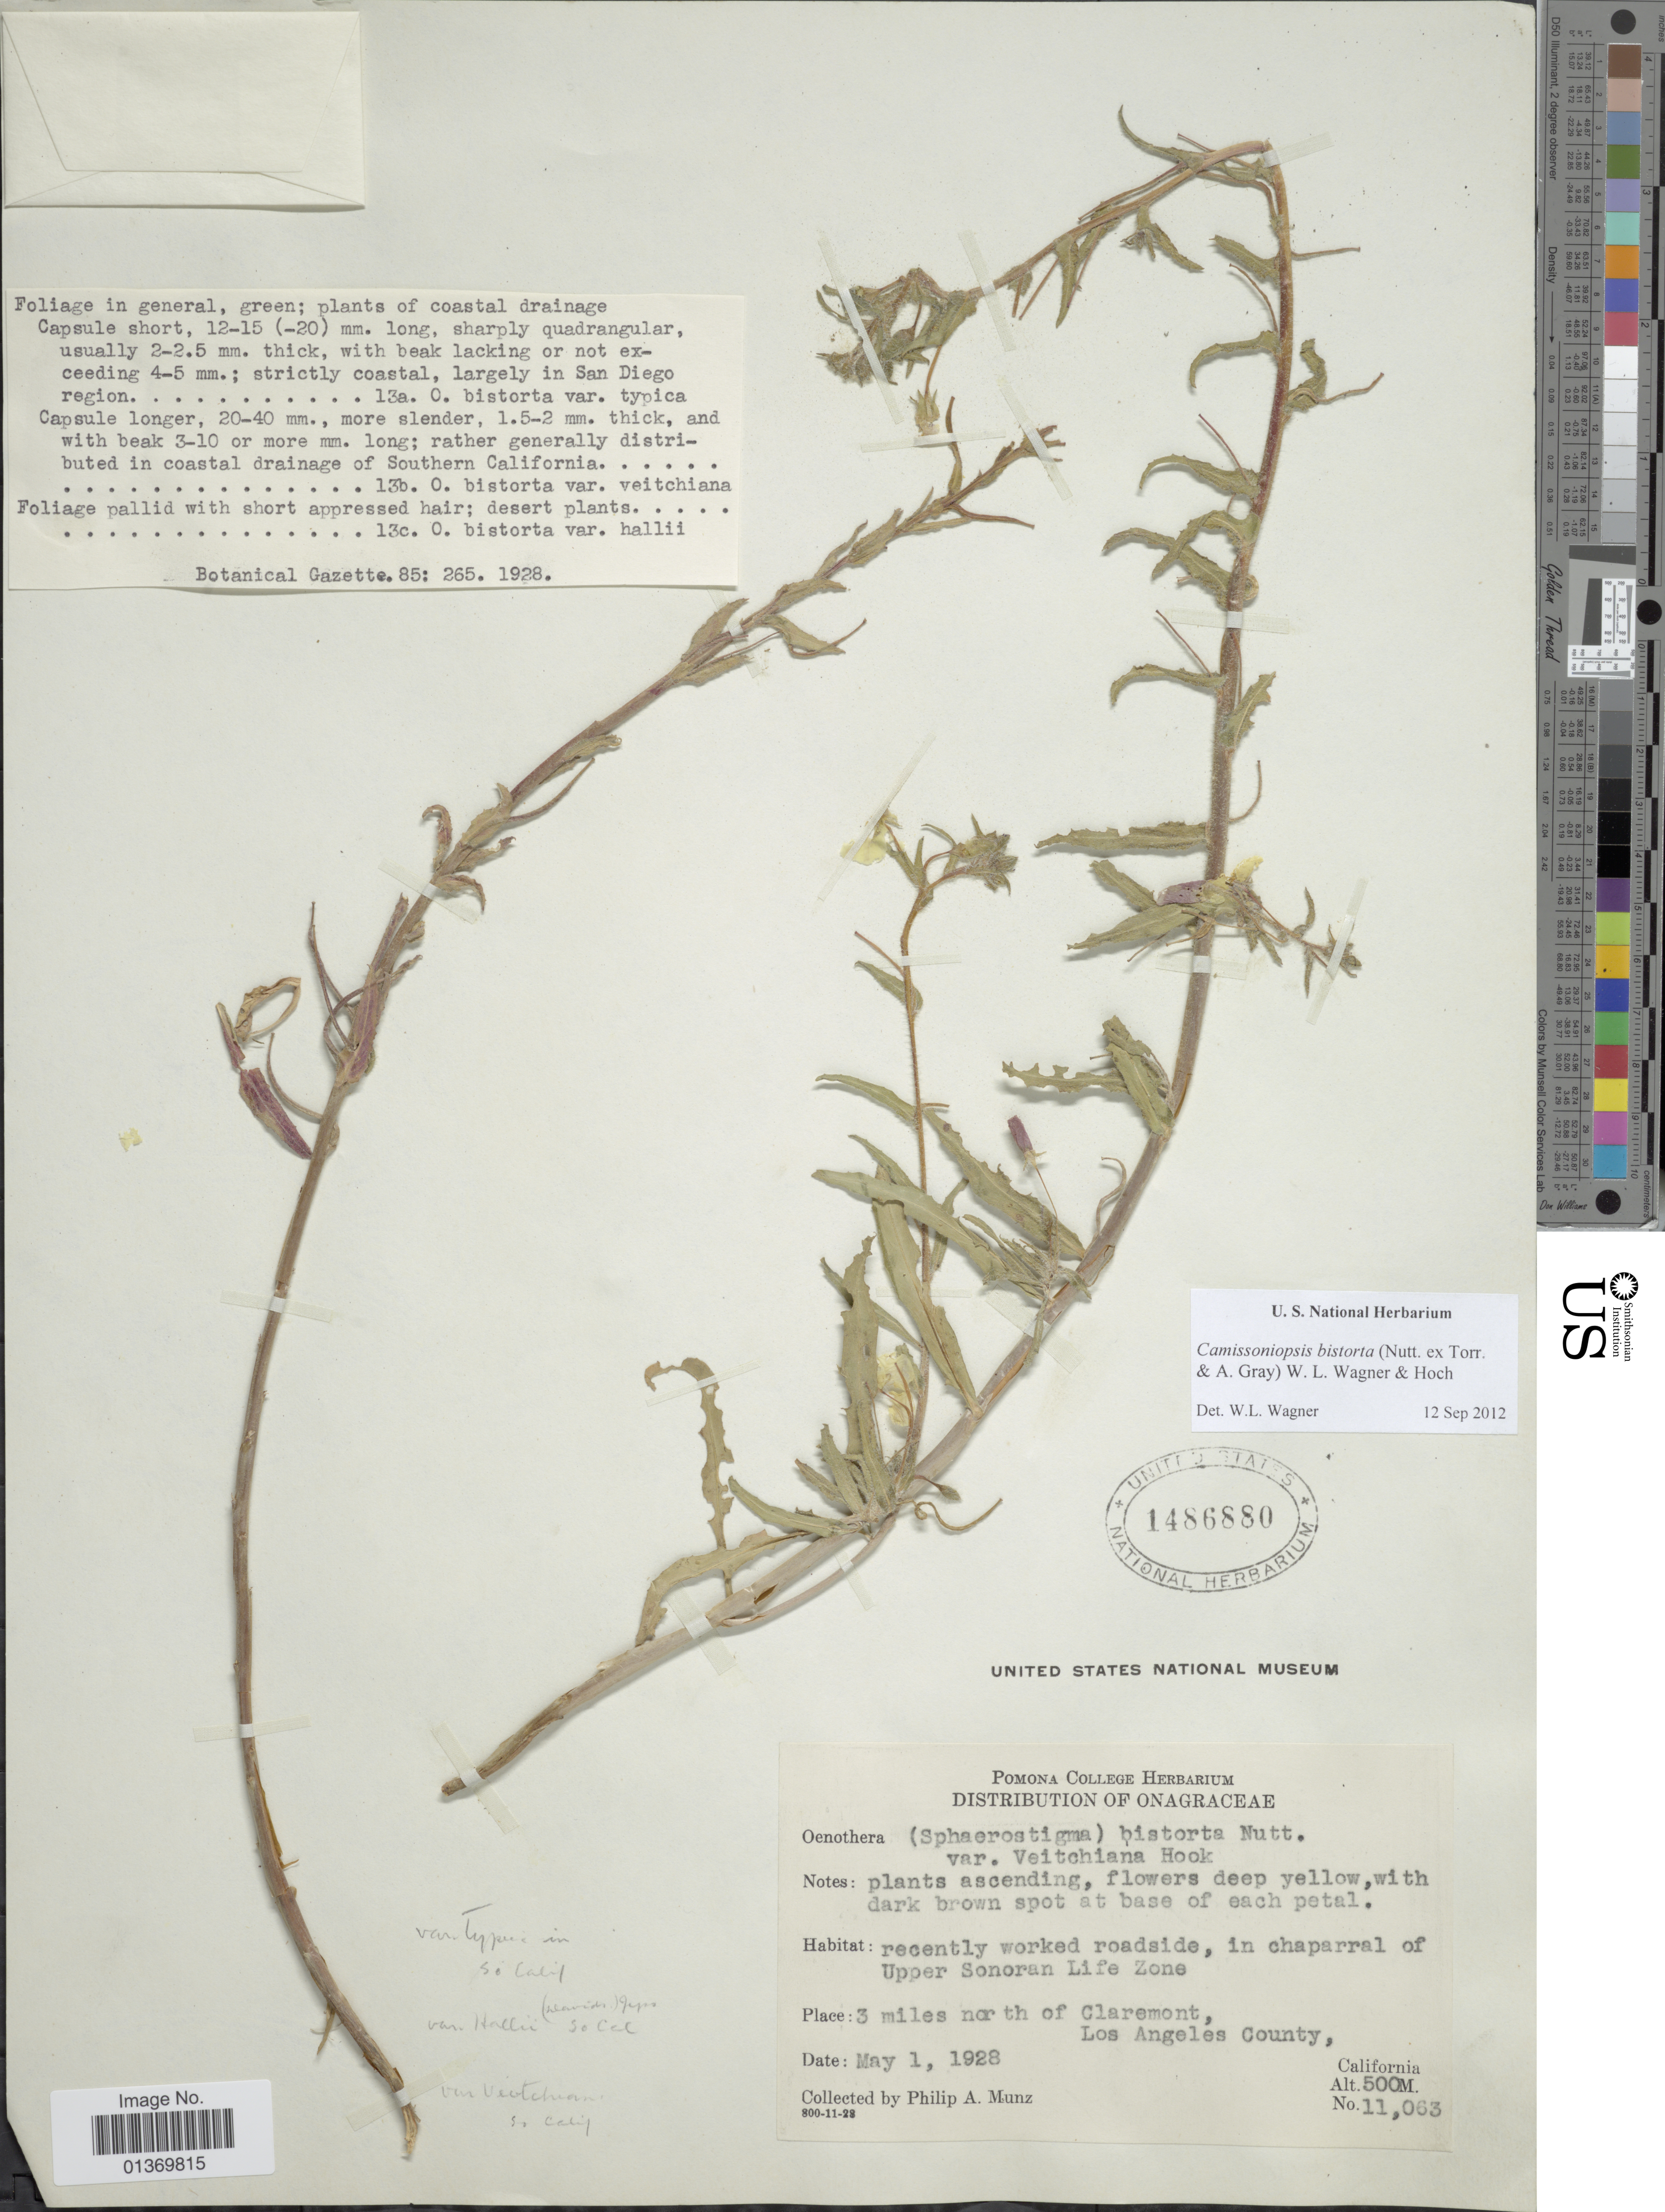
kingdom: Plantae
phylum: Tracheophyta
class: Magnoliopsida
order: Myrtales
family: Onagraceae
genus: Camissoniopsis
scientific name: Camissoniopsis bistorta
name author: (Nutt. ex Torr. & A. Gray) W.L. Wagner & Hoch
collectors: P. A. Munz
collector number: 11063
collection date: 1928-05-01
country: United States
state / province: California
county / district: Los Angeles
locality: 3 miles north of Claremont, Los Angeles County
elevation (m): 500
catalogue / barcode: US 1486880